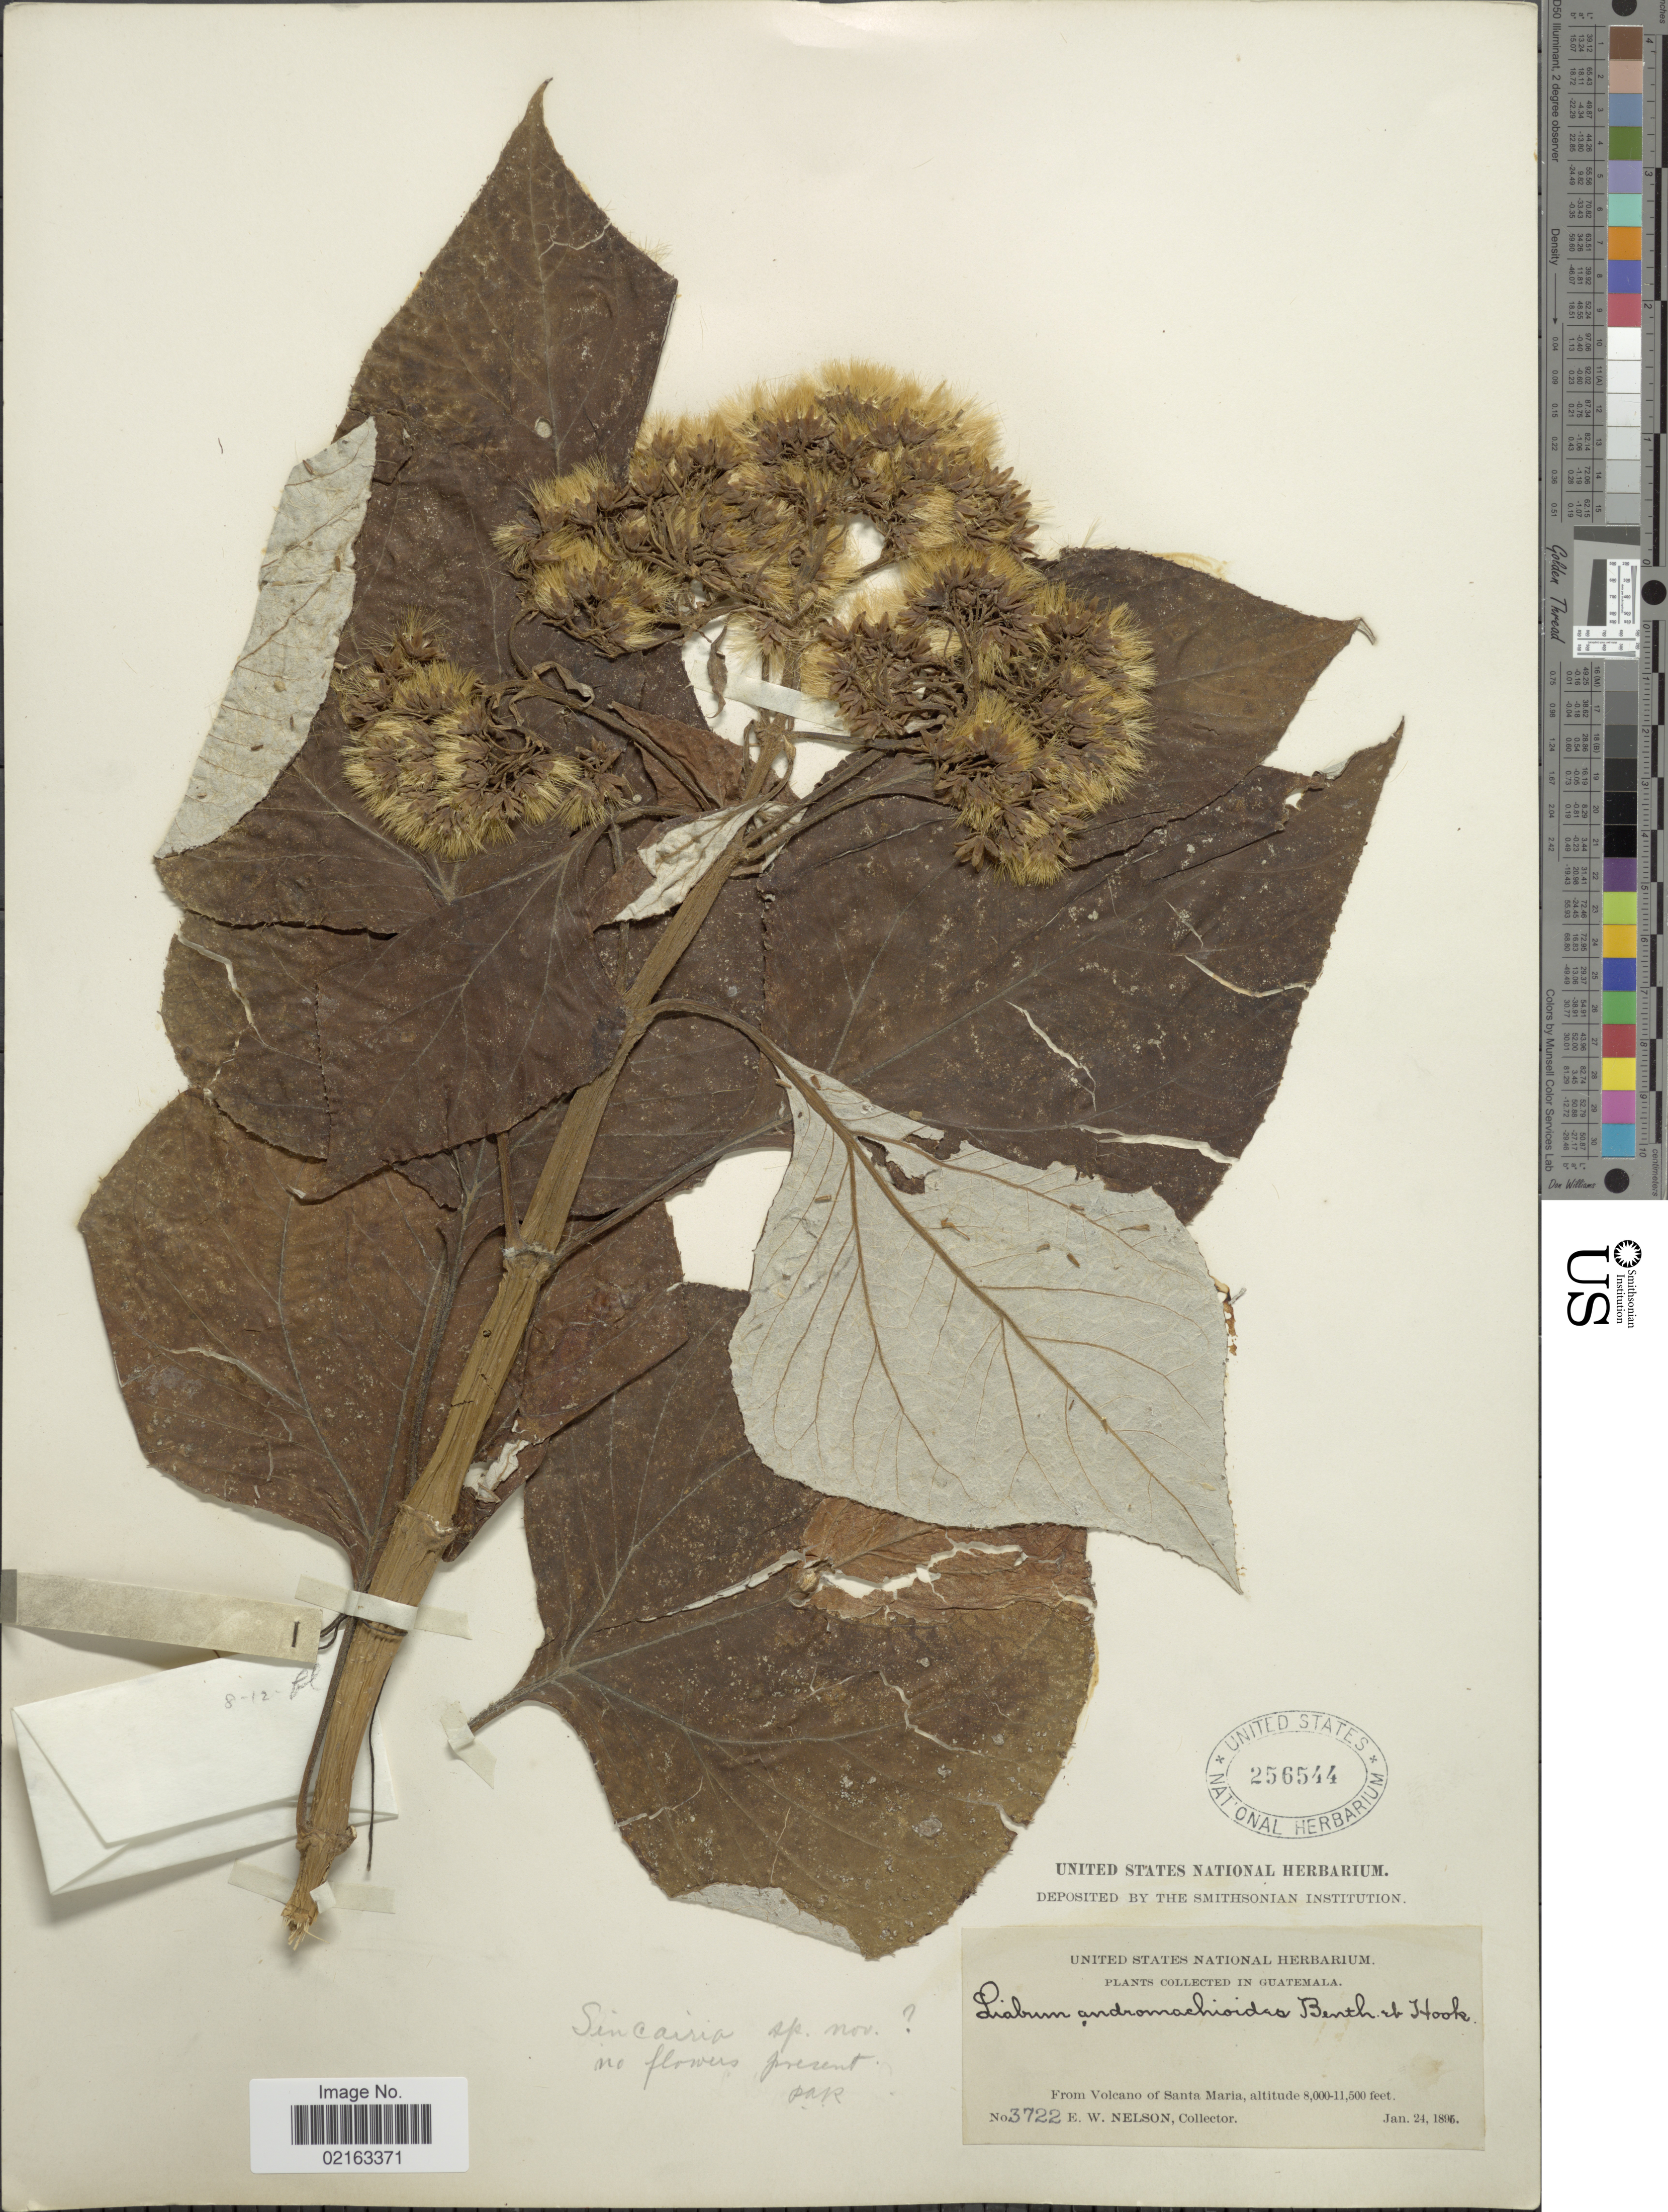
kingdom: Plantae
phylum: Tracheophyta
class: Magnoliopsida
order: Asterales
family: Asteraceae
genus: Sinclairia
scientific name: Sinclairia vagans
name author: (S.F. Blake) H. Rob. & Brettell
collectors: E. W. Nelson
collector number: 3722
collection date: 1895-01-24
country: Guatemala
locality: From Volcano of Santa Maria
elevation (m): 2438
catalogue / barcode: US 256544